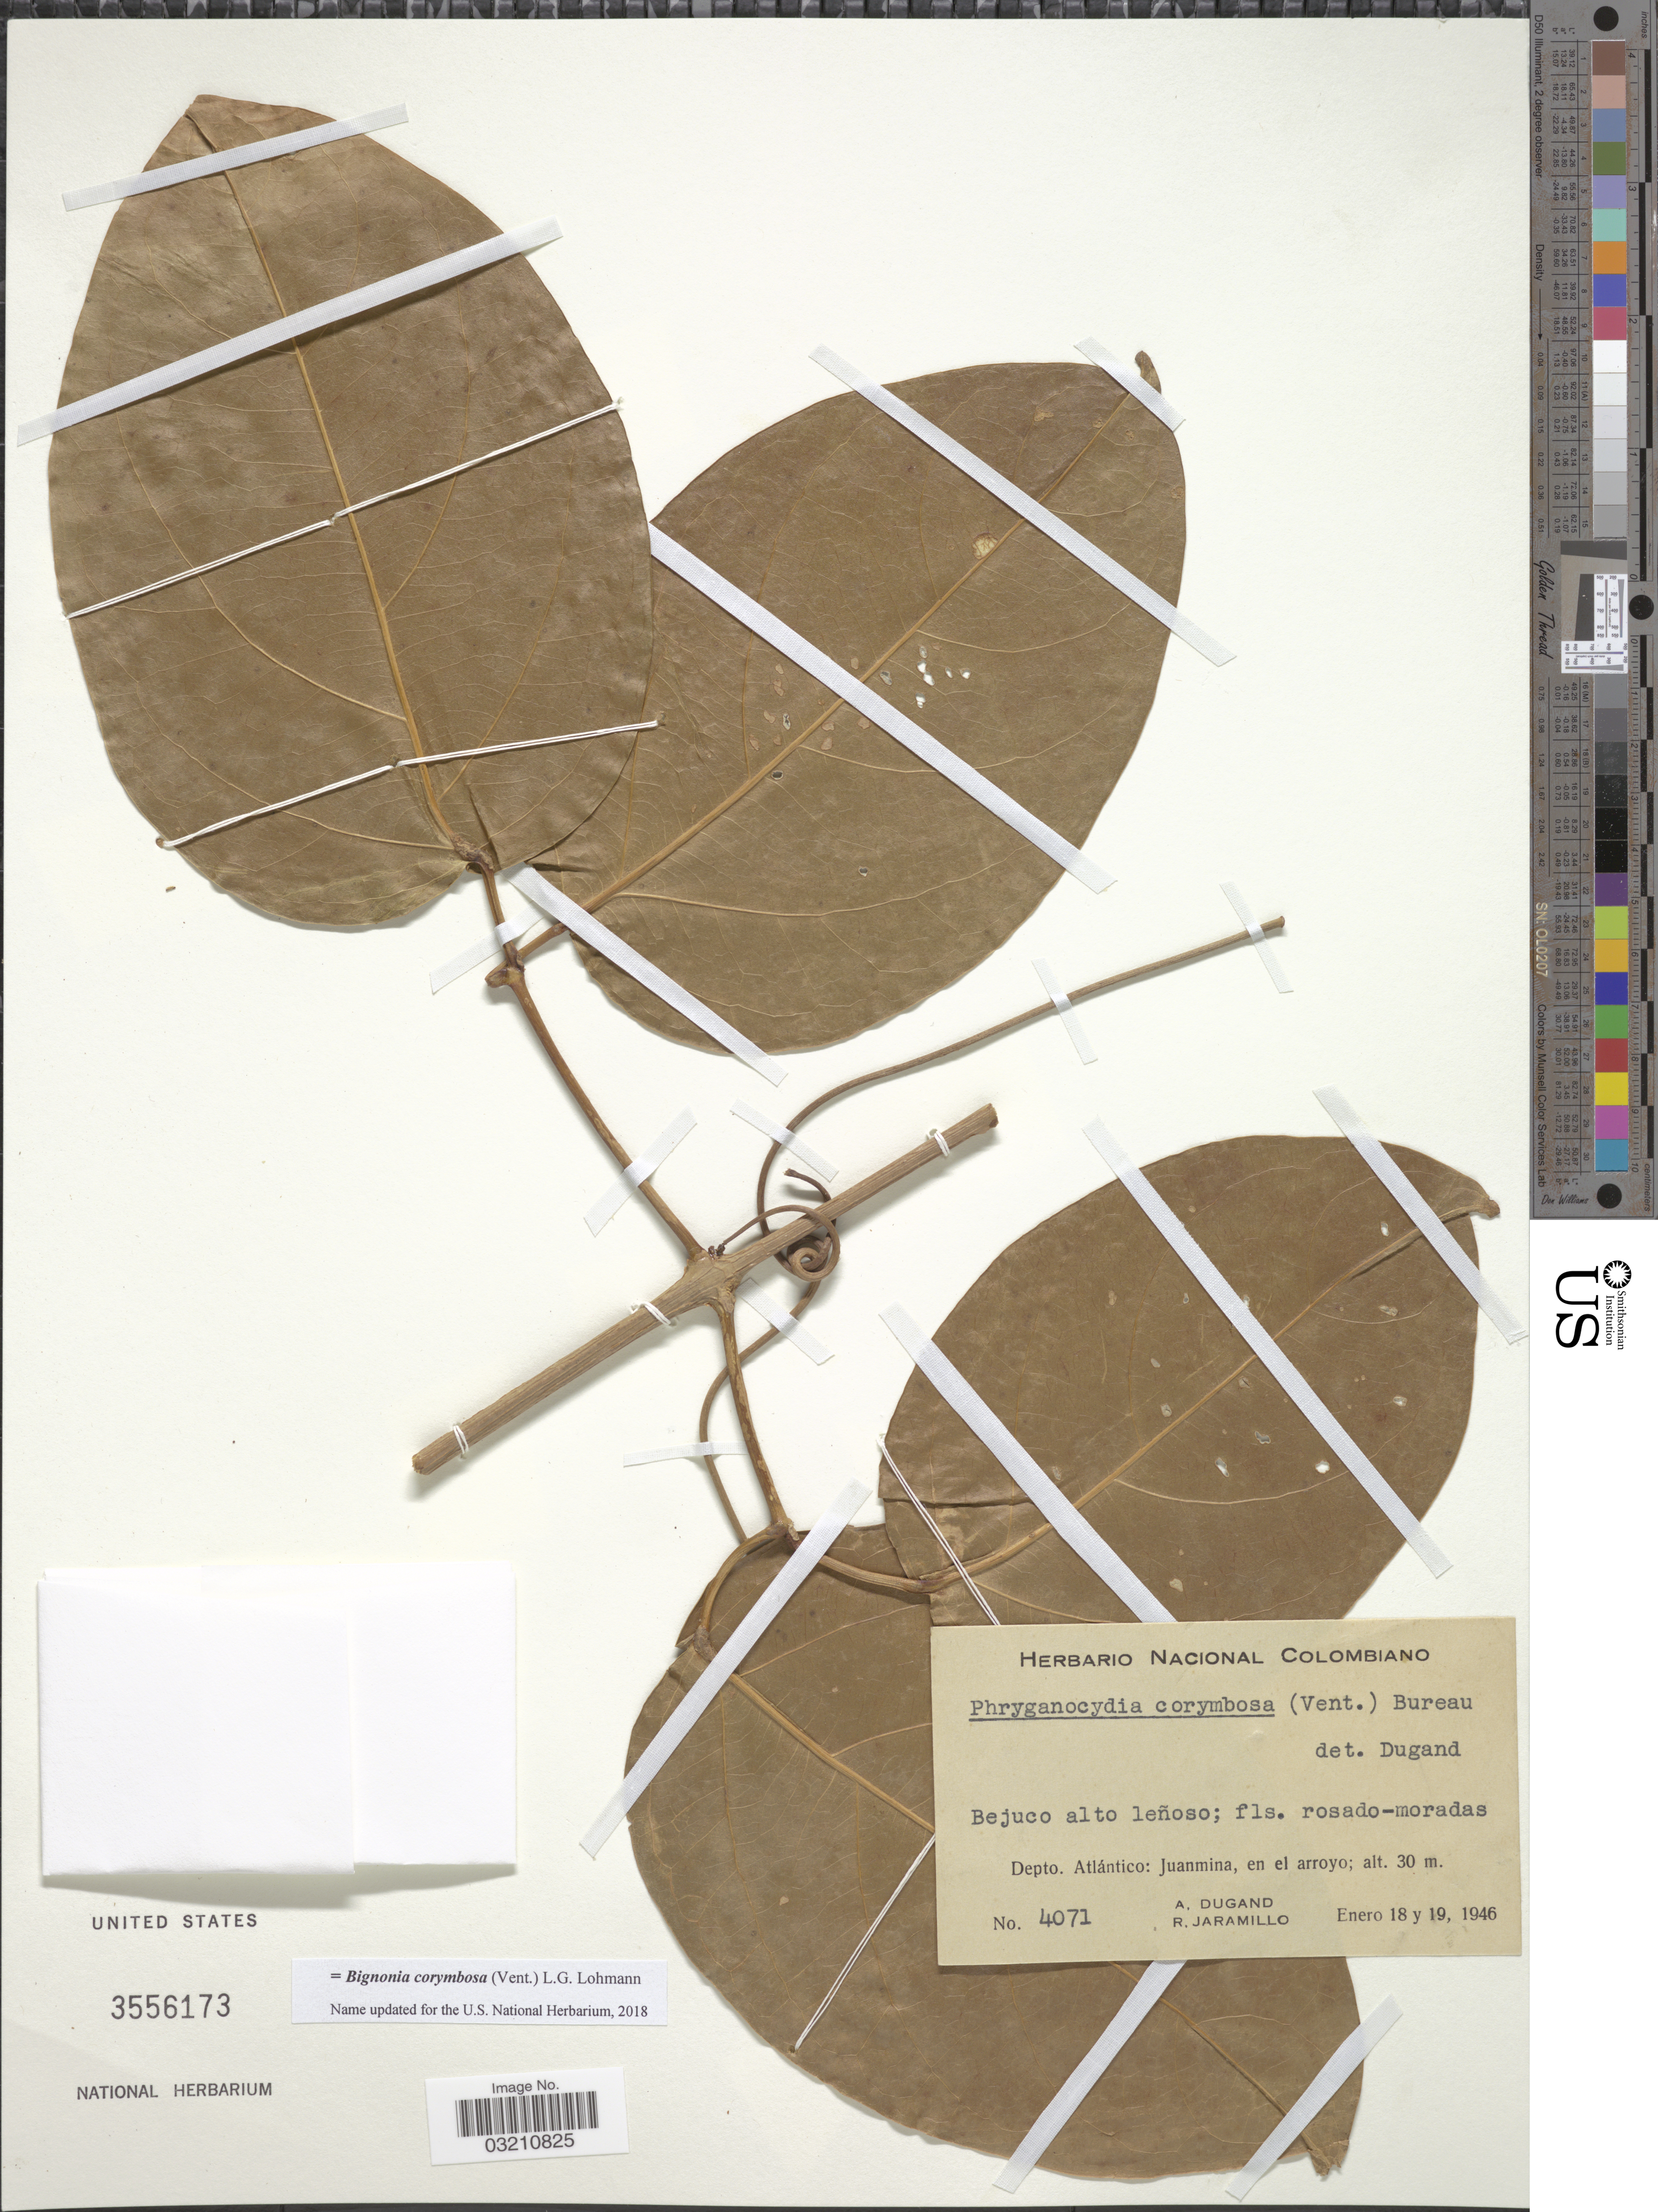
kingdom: Plantae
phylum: Tracheophyta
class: Magnoliopsida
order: Lamiales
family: Bignoniaceae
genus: Bignonia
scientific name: Bignonia corymbosa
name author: (Vent.) L.G. Lohmann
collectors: A. Dugand & R. Jaramillo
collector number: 4071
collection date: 1946-01-18/1946-01-19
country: Colombia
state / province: Atlántico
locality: Depto. Atlántico: Juanmina, en el arroyo.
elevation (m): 30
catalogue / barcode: US 3556173